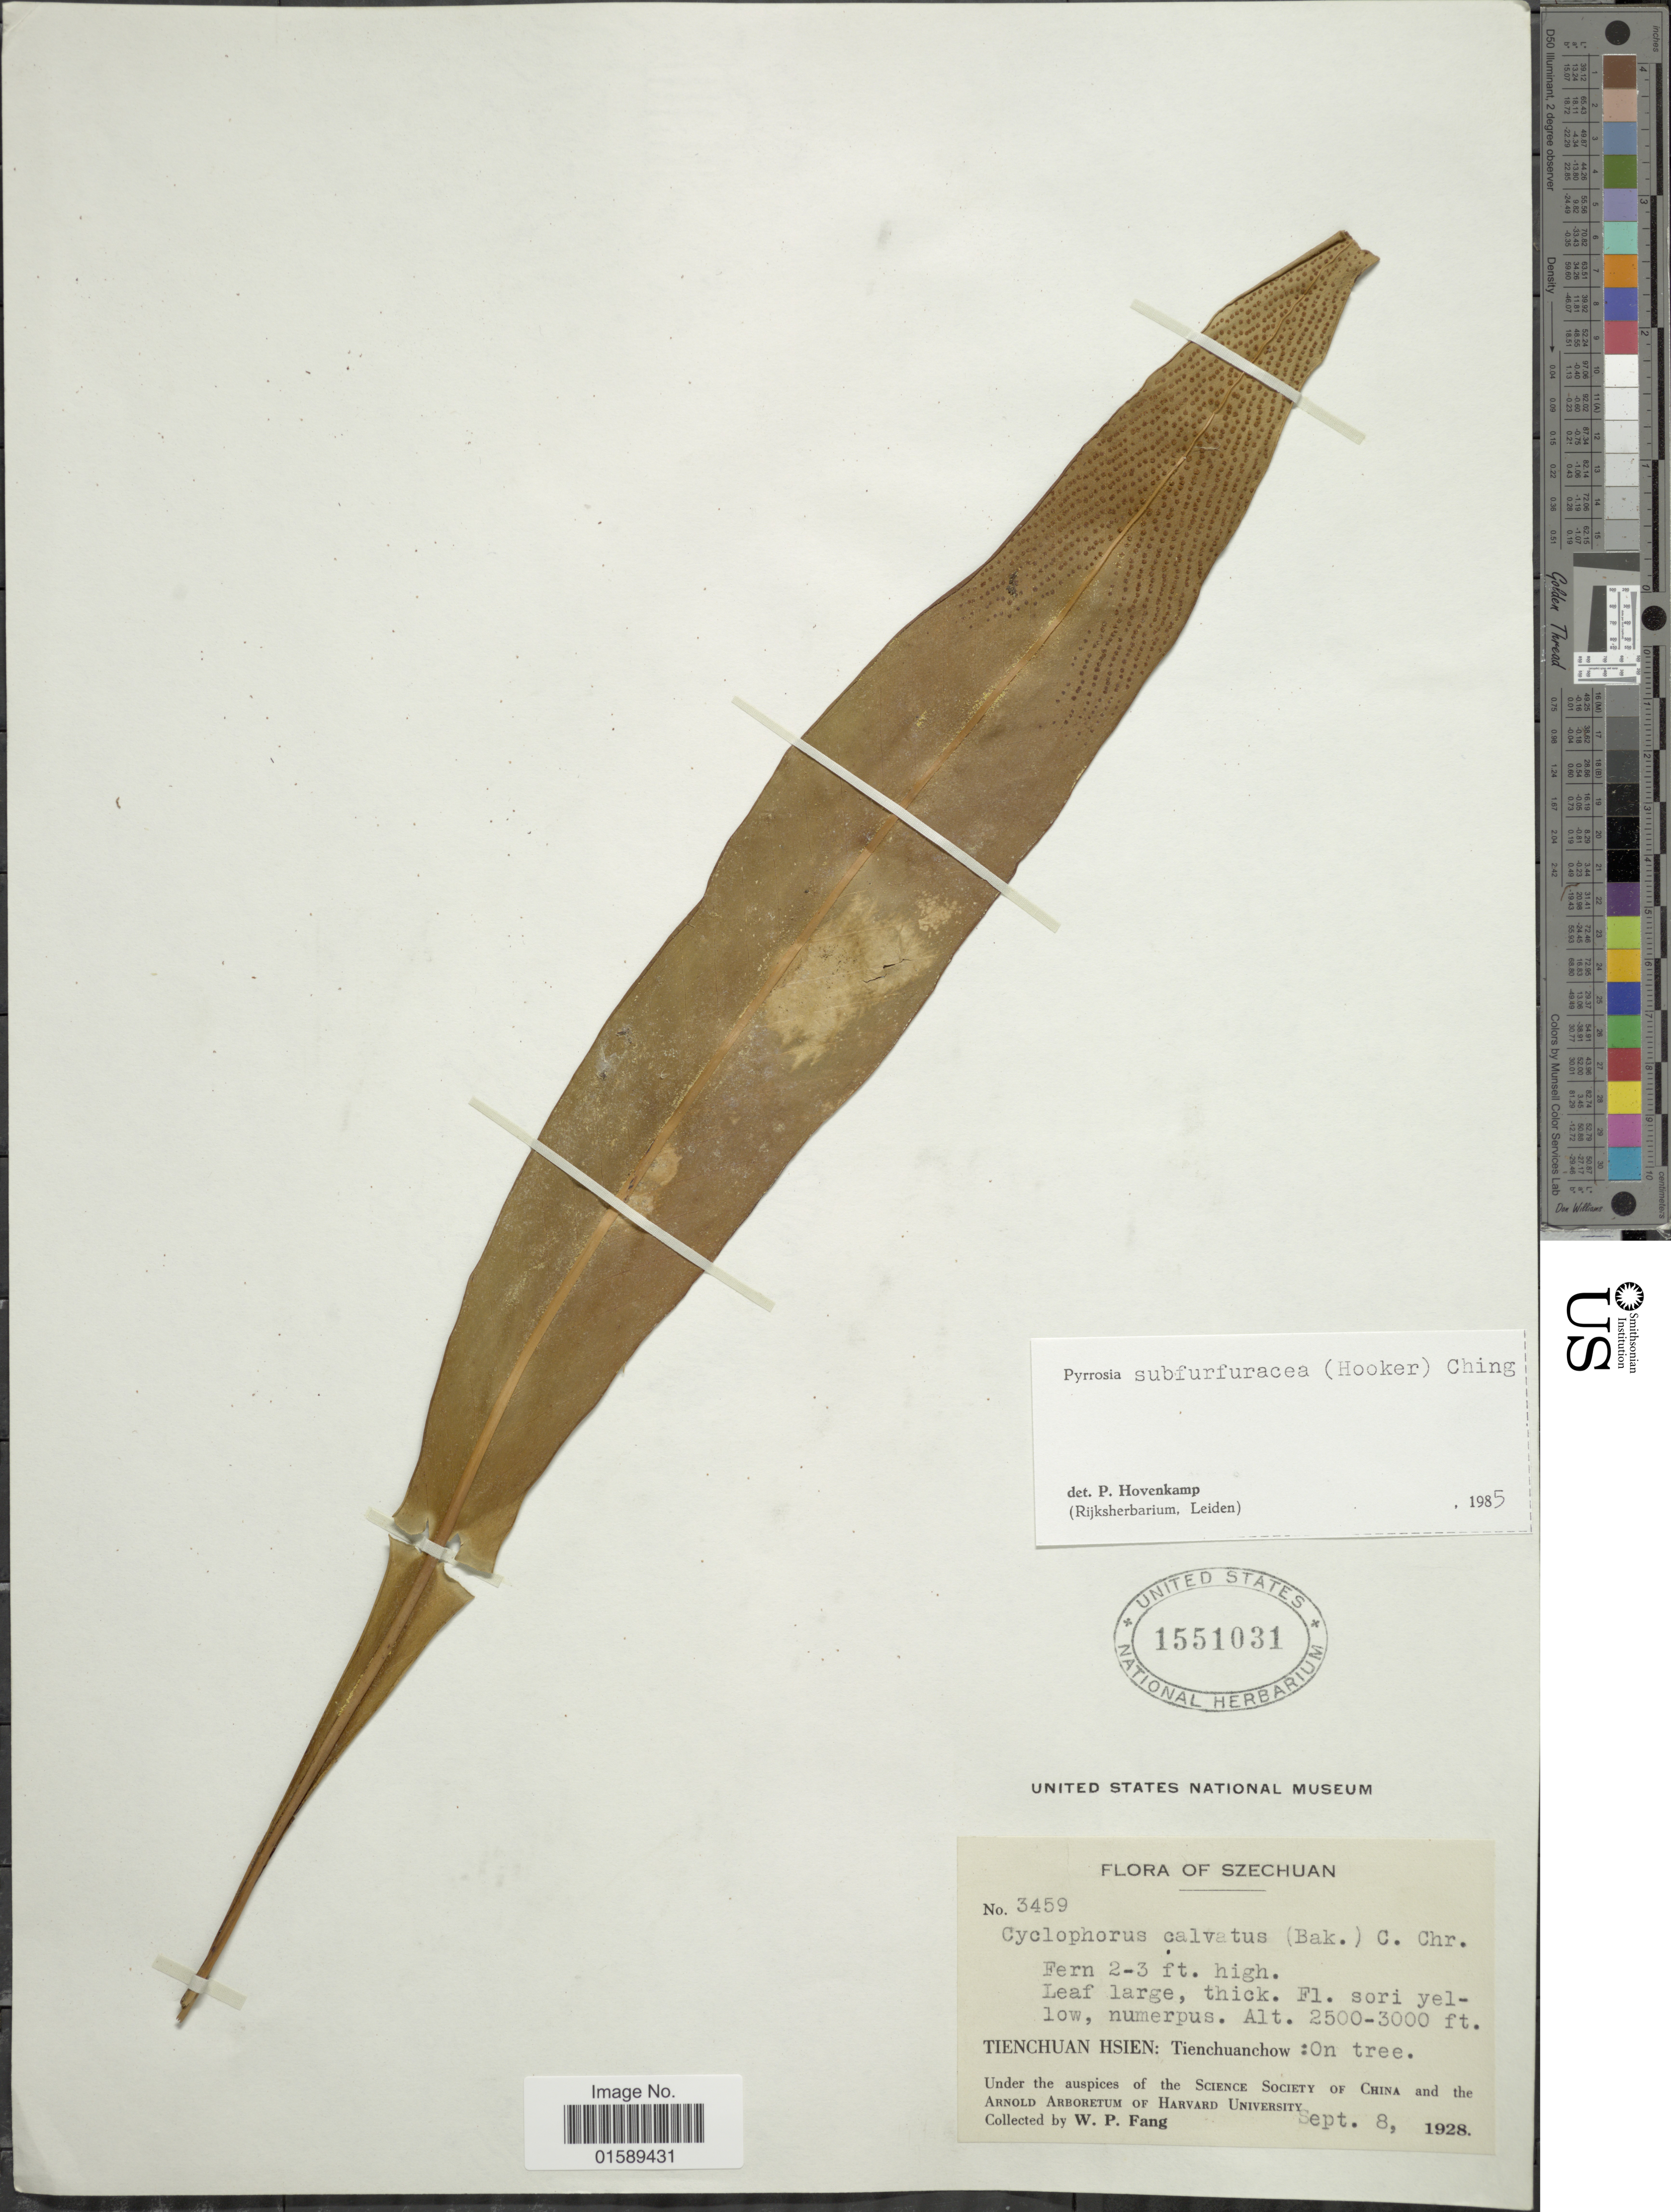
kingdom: Plantae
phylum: Tracheophyta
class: Polypodiopsida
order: Polypodiales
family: Polypodiaceae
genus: Pyrrosia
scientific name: Pyrrosia subfurfuracea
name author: (Hook.) Ching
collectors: W. P. Fang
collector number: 3459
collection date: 1928-09-08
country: China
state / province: Sichuan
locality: Szechuan. Tienchuan Hsien: Tienchuanchow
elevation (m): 762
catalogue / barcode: US 1551031